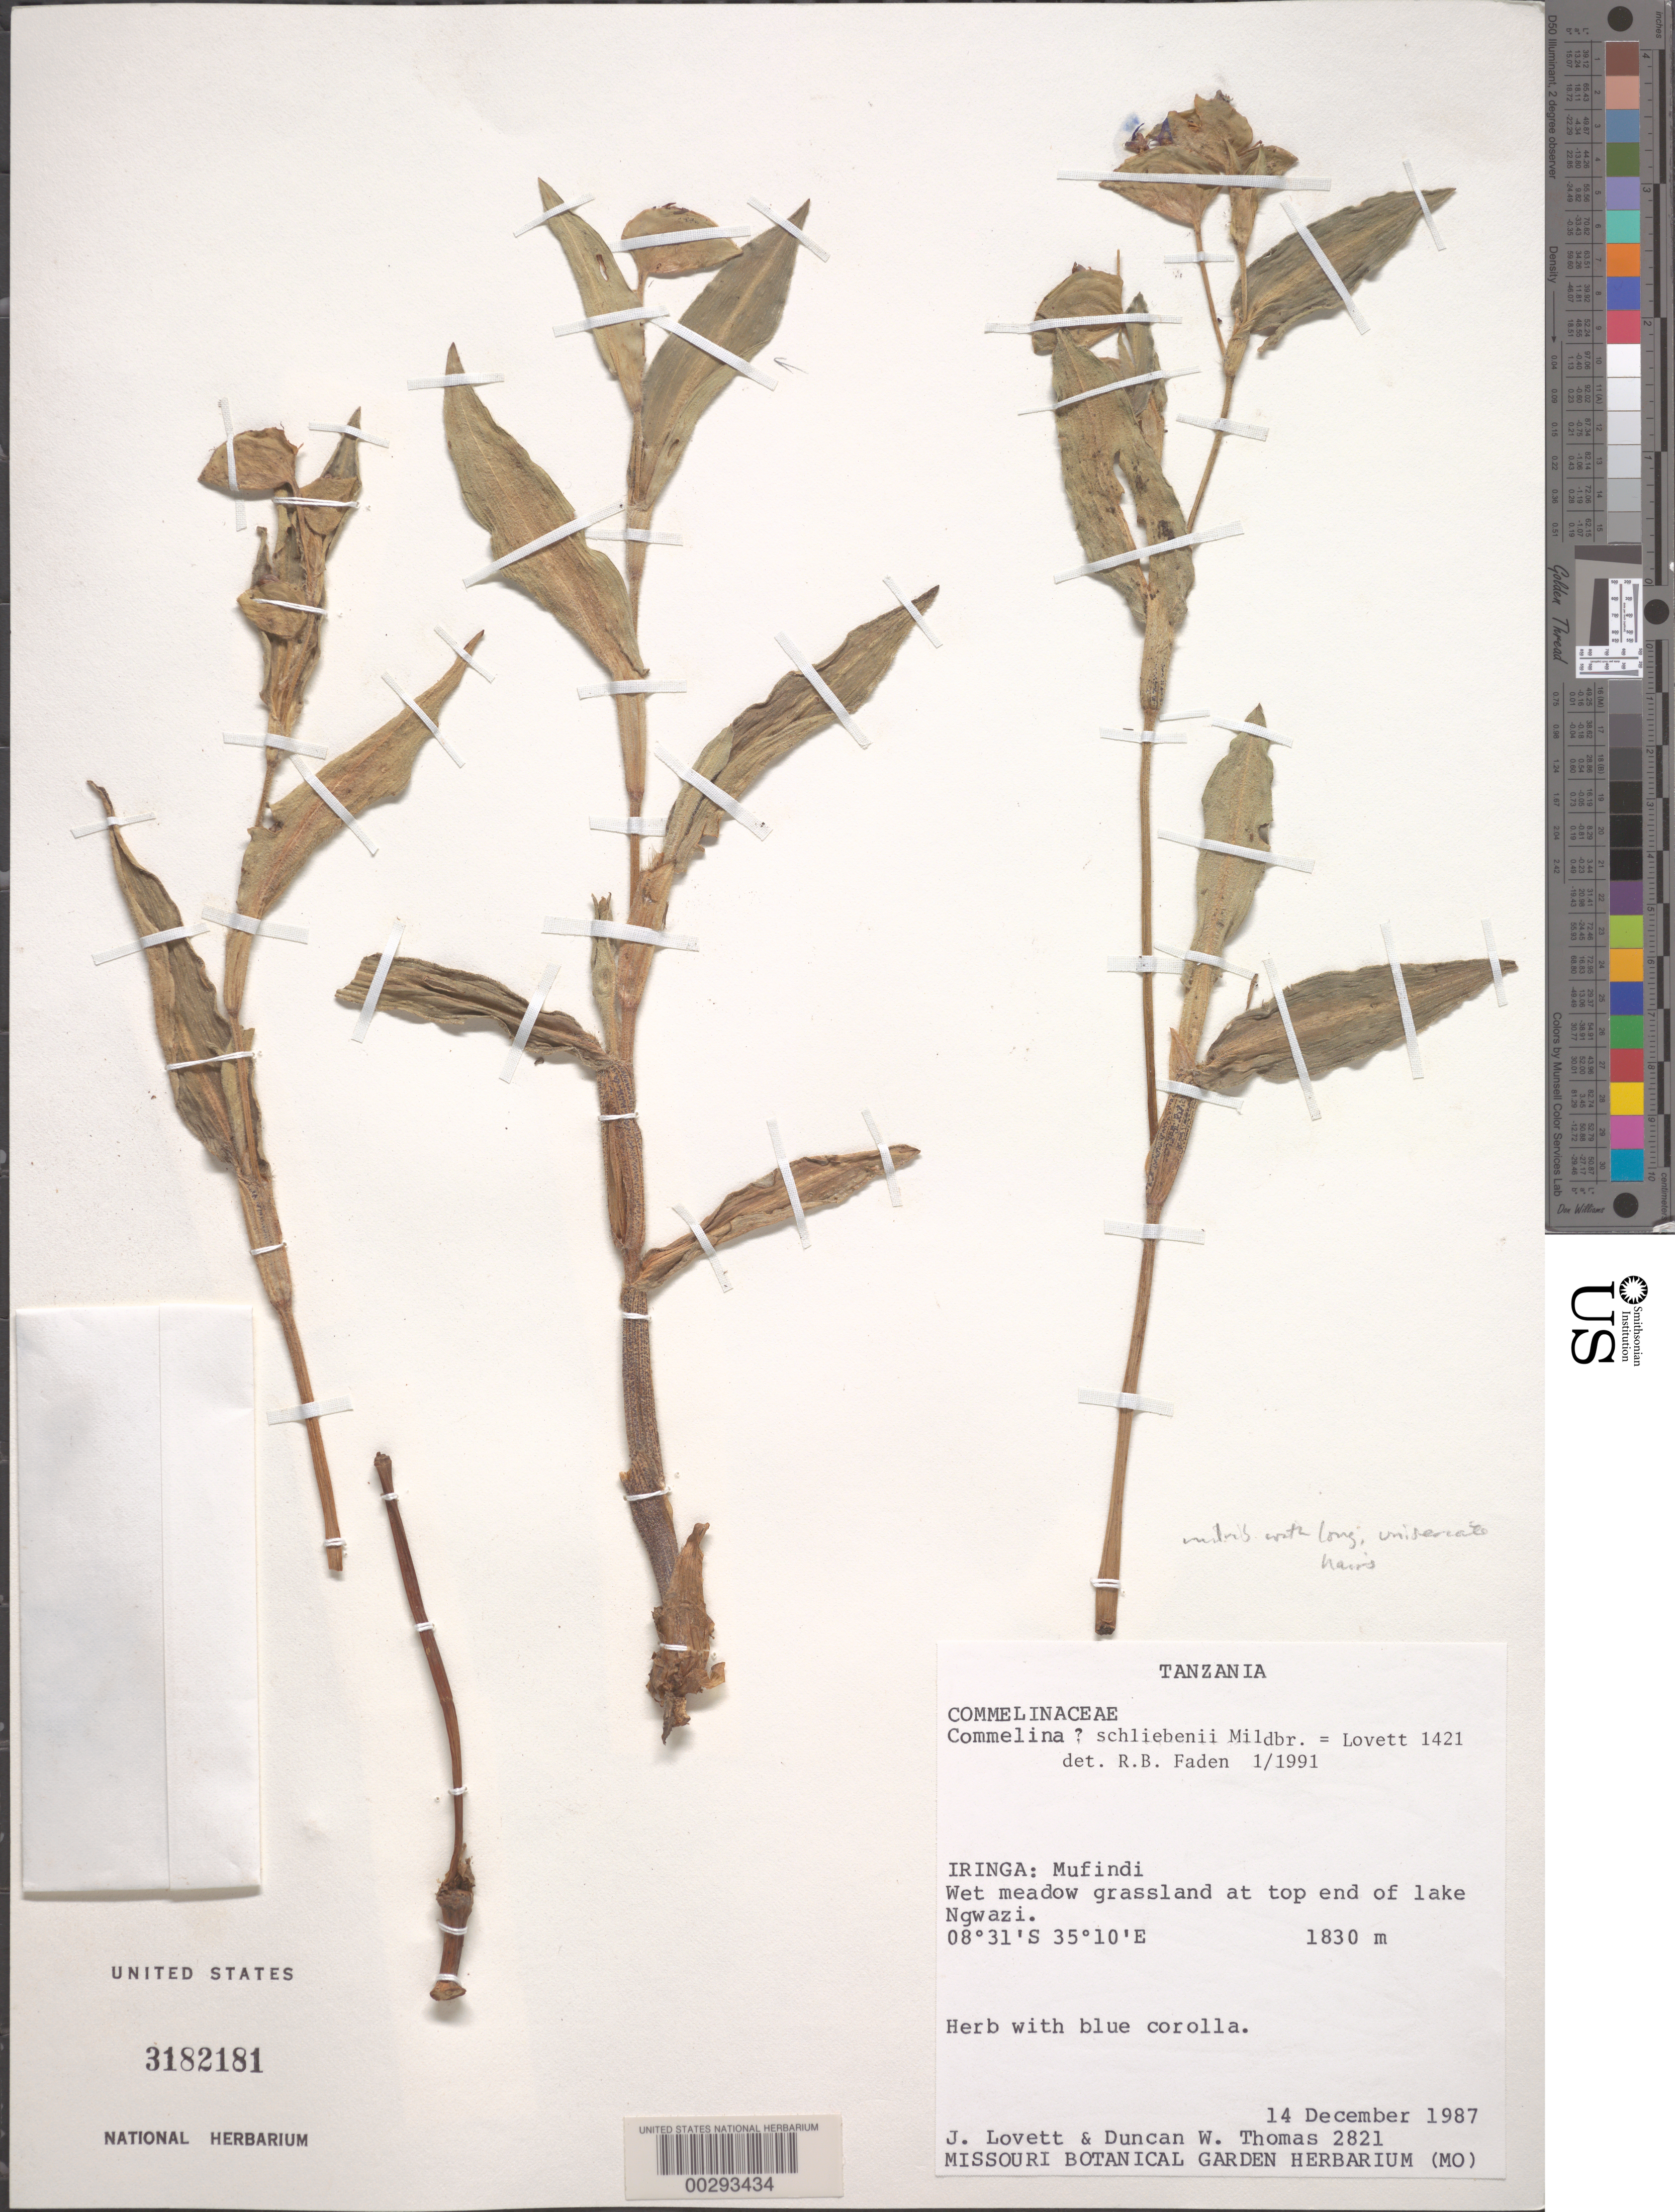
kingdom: Plantae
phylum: Tracheophyta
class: Liliopsida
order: Commelinales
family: Commelinaceae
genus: Commelina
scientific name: Commelina schliebenii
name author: Mildbr.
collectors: J. Lovett & D. W. Thomas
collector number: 2821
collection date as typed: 14 Dec 1987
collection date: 1987-12-14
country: Tanzania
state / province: Iringa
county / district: Mufindi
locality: Lake ngwazi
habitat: Wet meadow grassland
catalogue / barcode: US 3182181